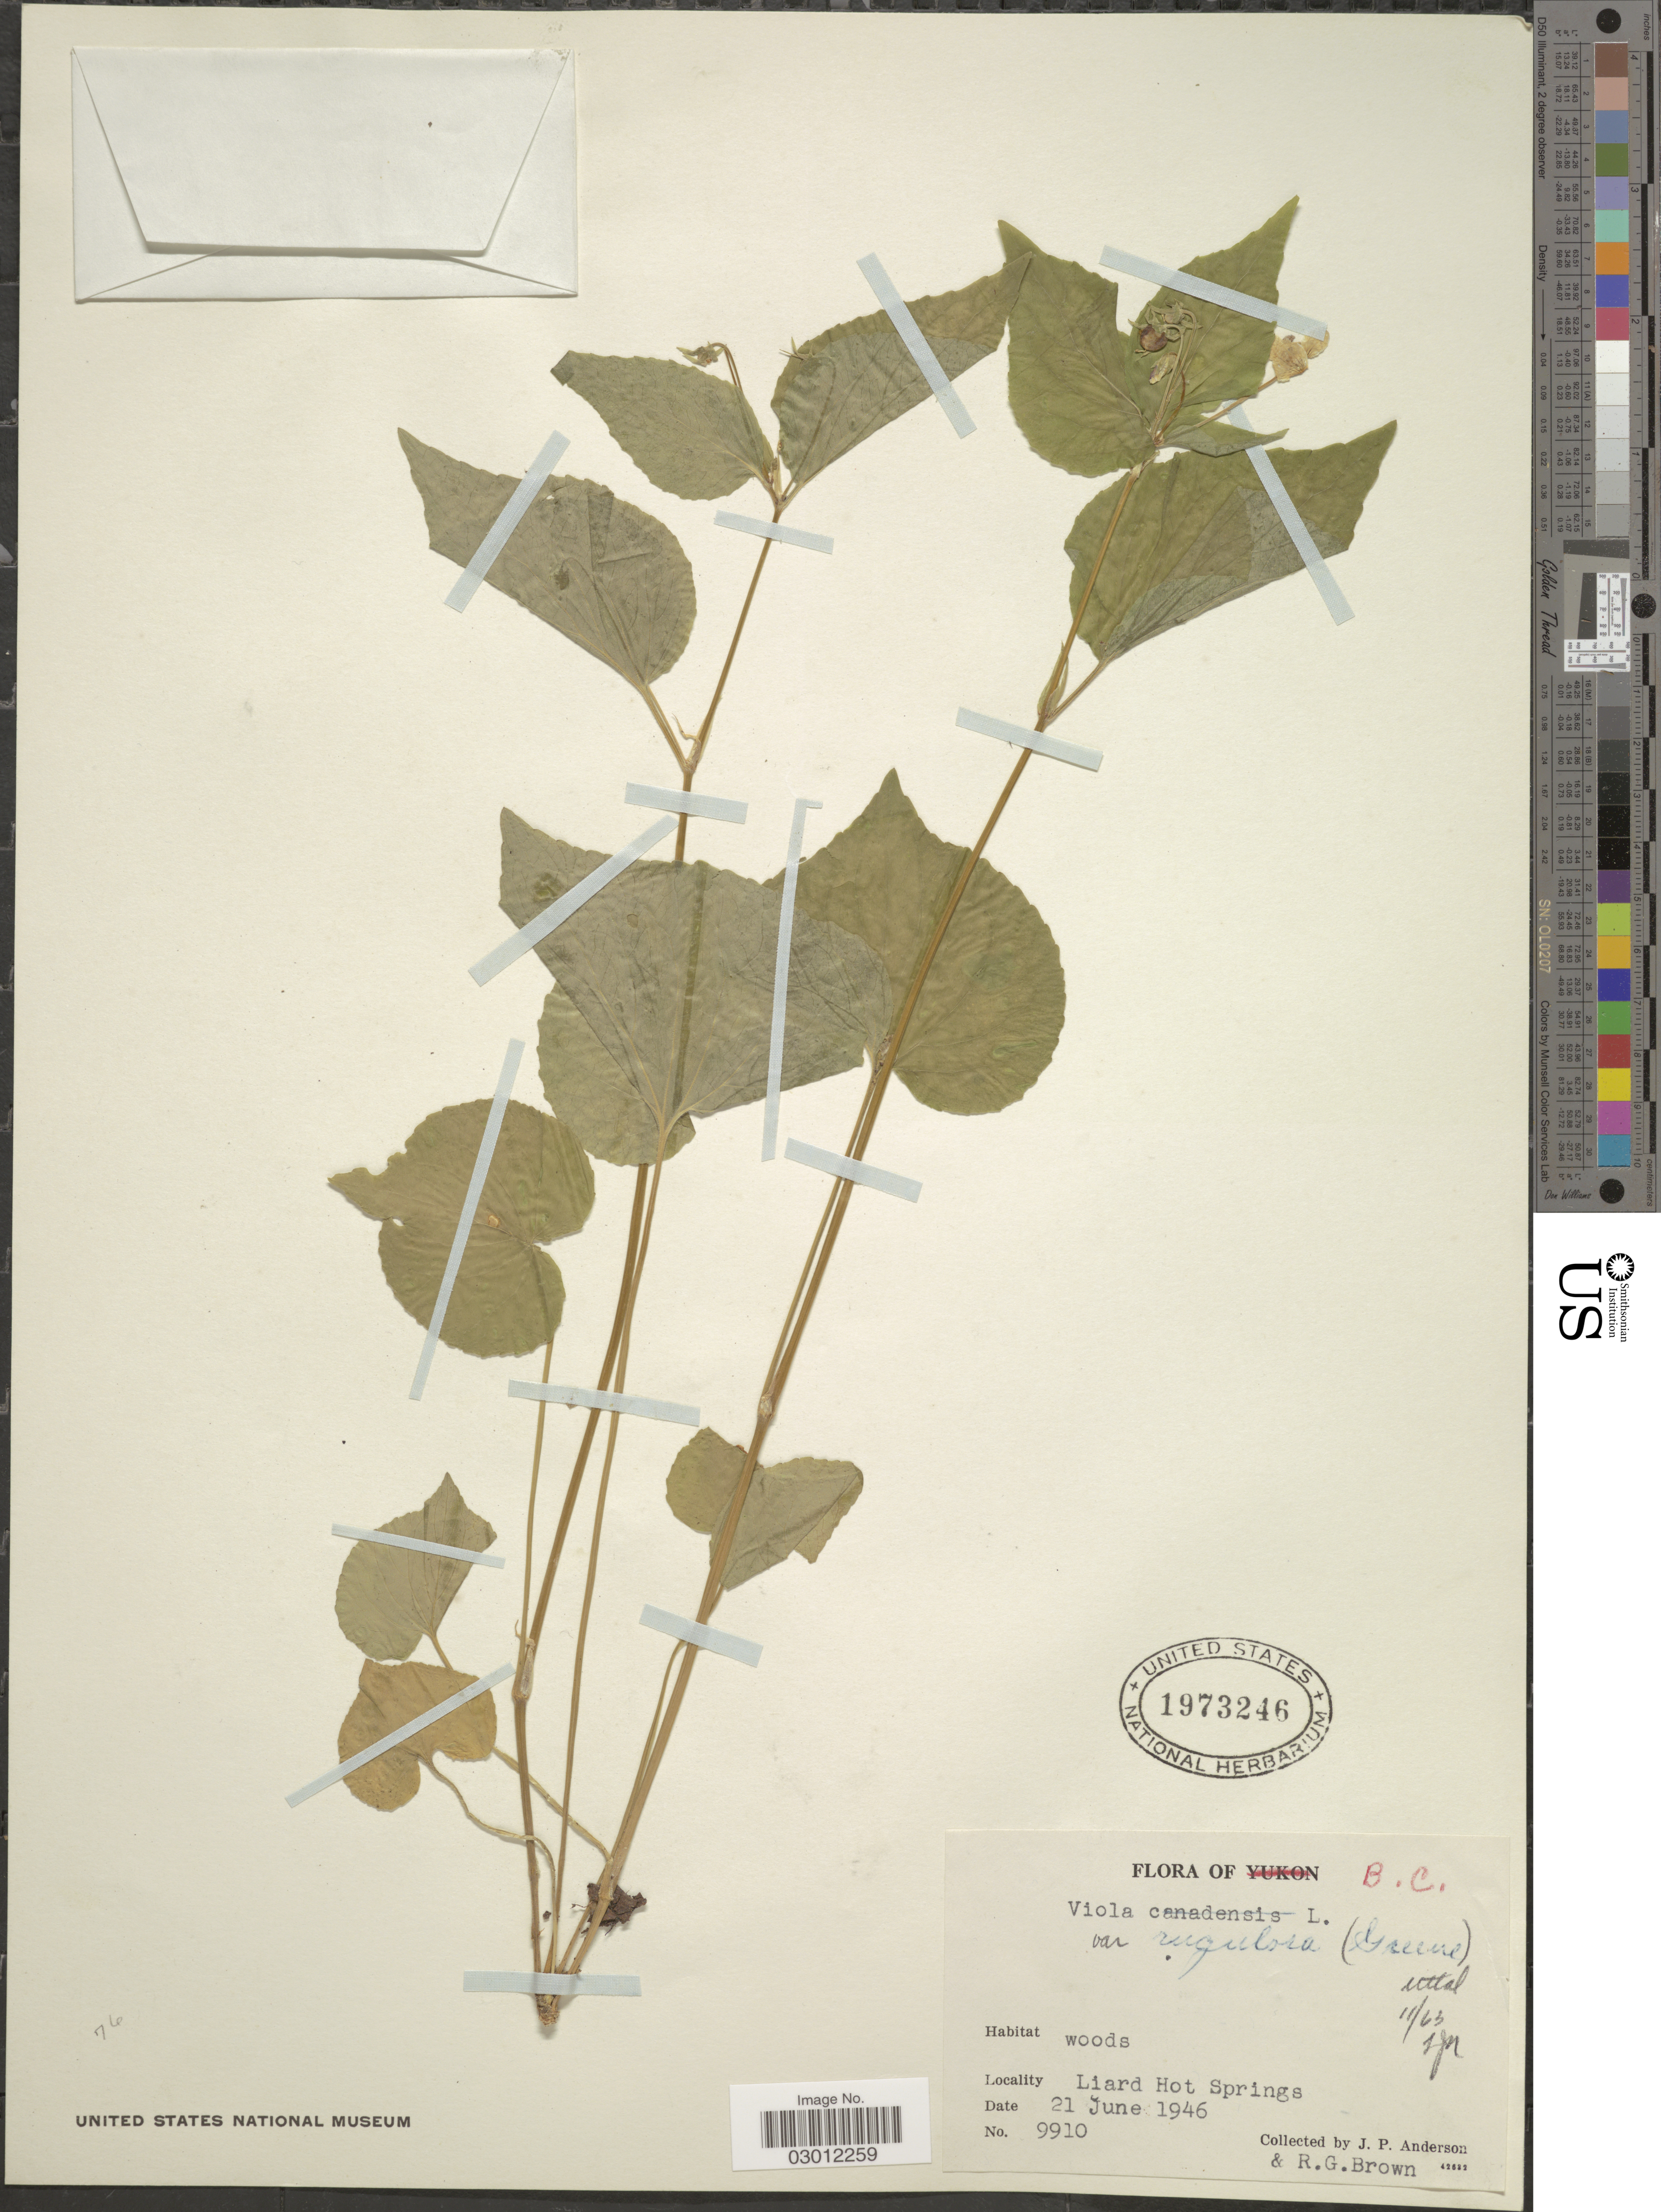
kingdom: Plantae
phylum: Tracheophyta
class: Magnoliopsida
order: Malpighiales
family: Violaceae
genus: Viola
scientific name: Viola canadensis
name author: L.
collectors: J. P. Anderson & R. G. Brown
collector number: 9910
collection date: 1946-06-21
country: Canada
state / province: British Columbia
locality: Liard Hot Springs.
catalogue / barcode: US 1973246